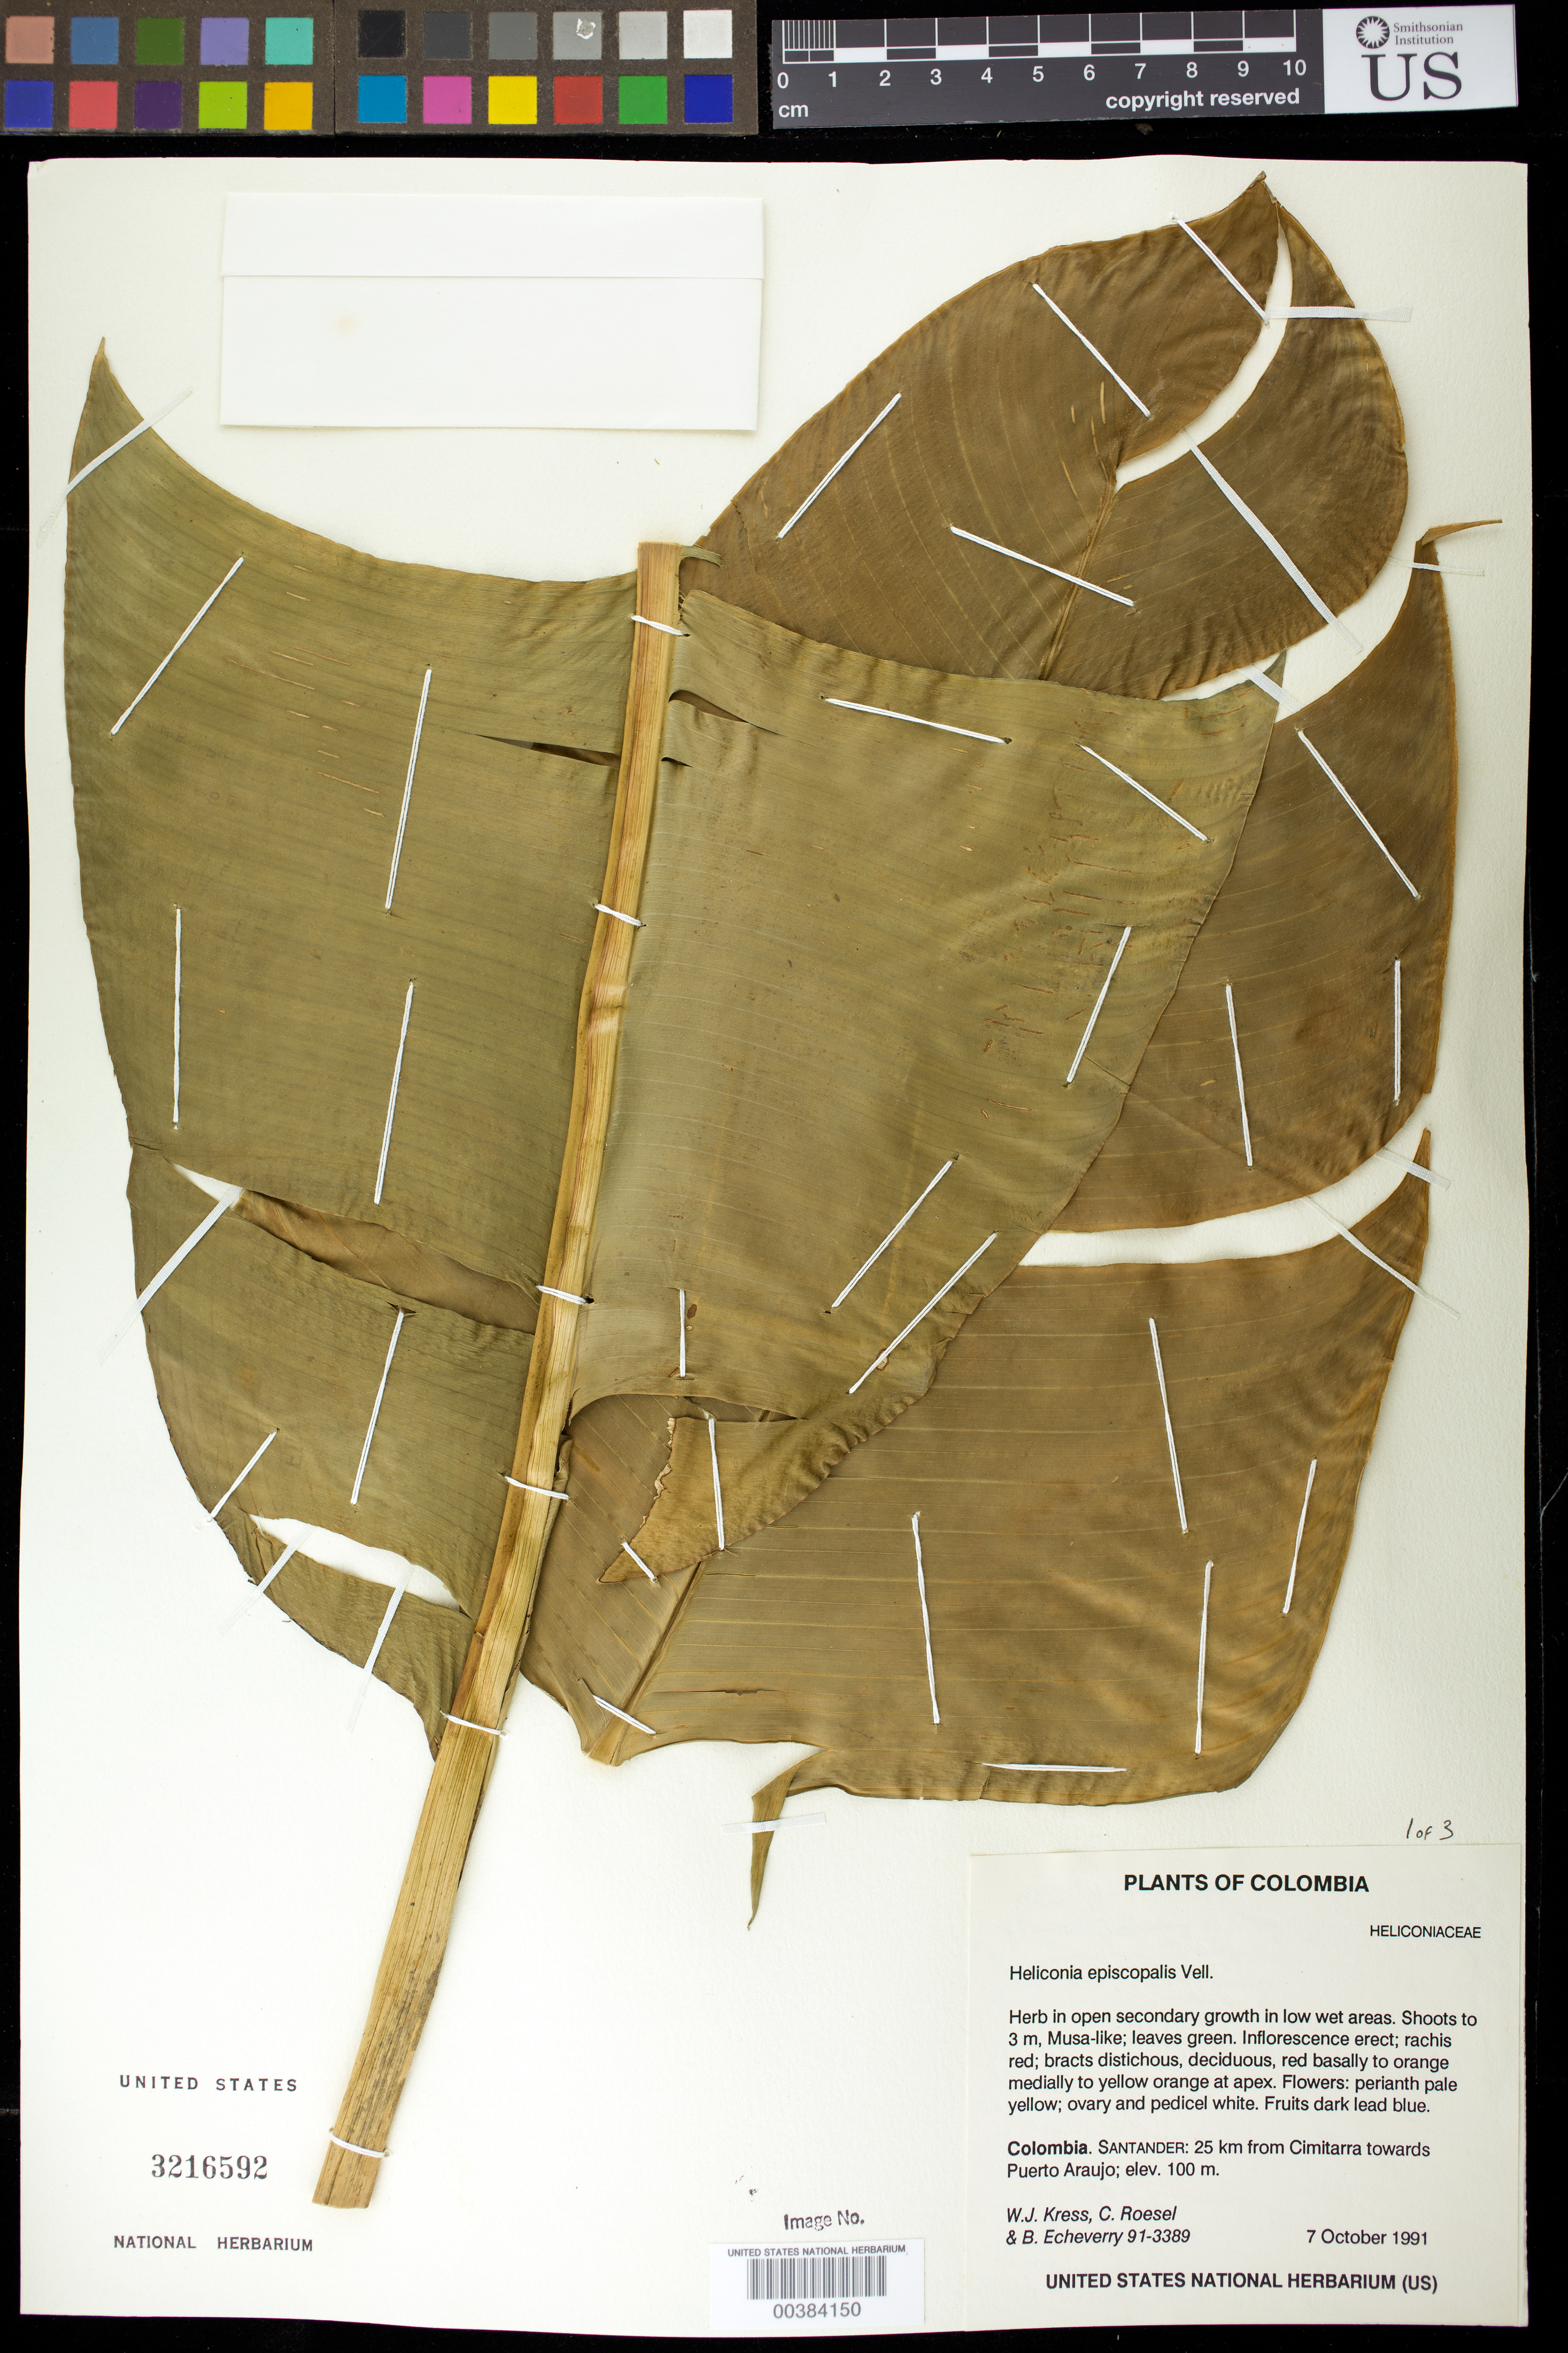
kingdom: Plantae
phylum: Tracheophyta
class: Liliopsida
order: Zingiberales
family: Heliconiaceae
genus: Heliconia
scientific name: Heliconia episcopalis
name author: Vell.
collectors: W. J. Kress, C. S. Roesel & B. Echeverry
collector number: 91-3389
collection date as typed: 07 Oct 1991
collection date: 1991-10-07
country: Colombia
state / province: Santander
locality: Between Cimitarra towards Puerto Araujo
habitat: Open secondary growth in low wet areas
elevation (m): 100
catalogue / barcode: US 3216592